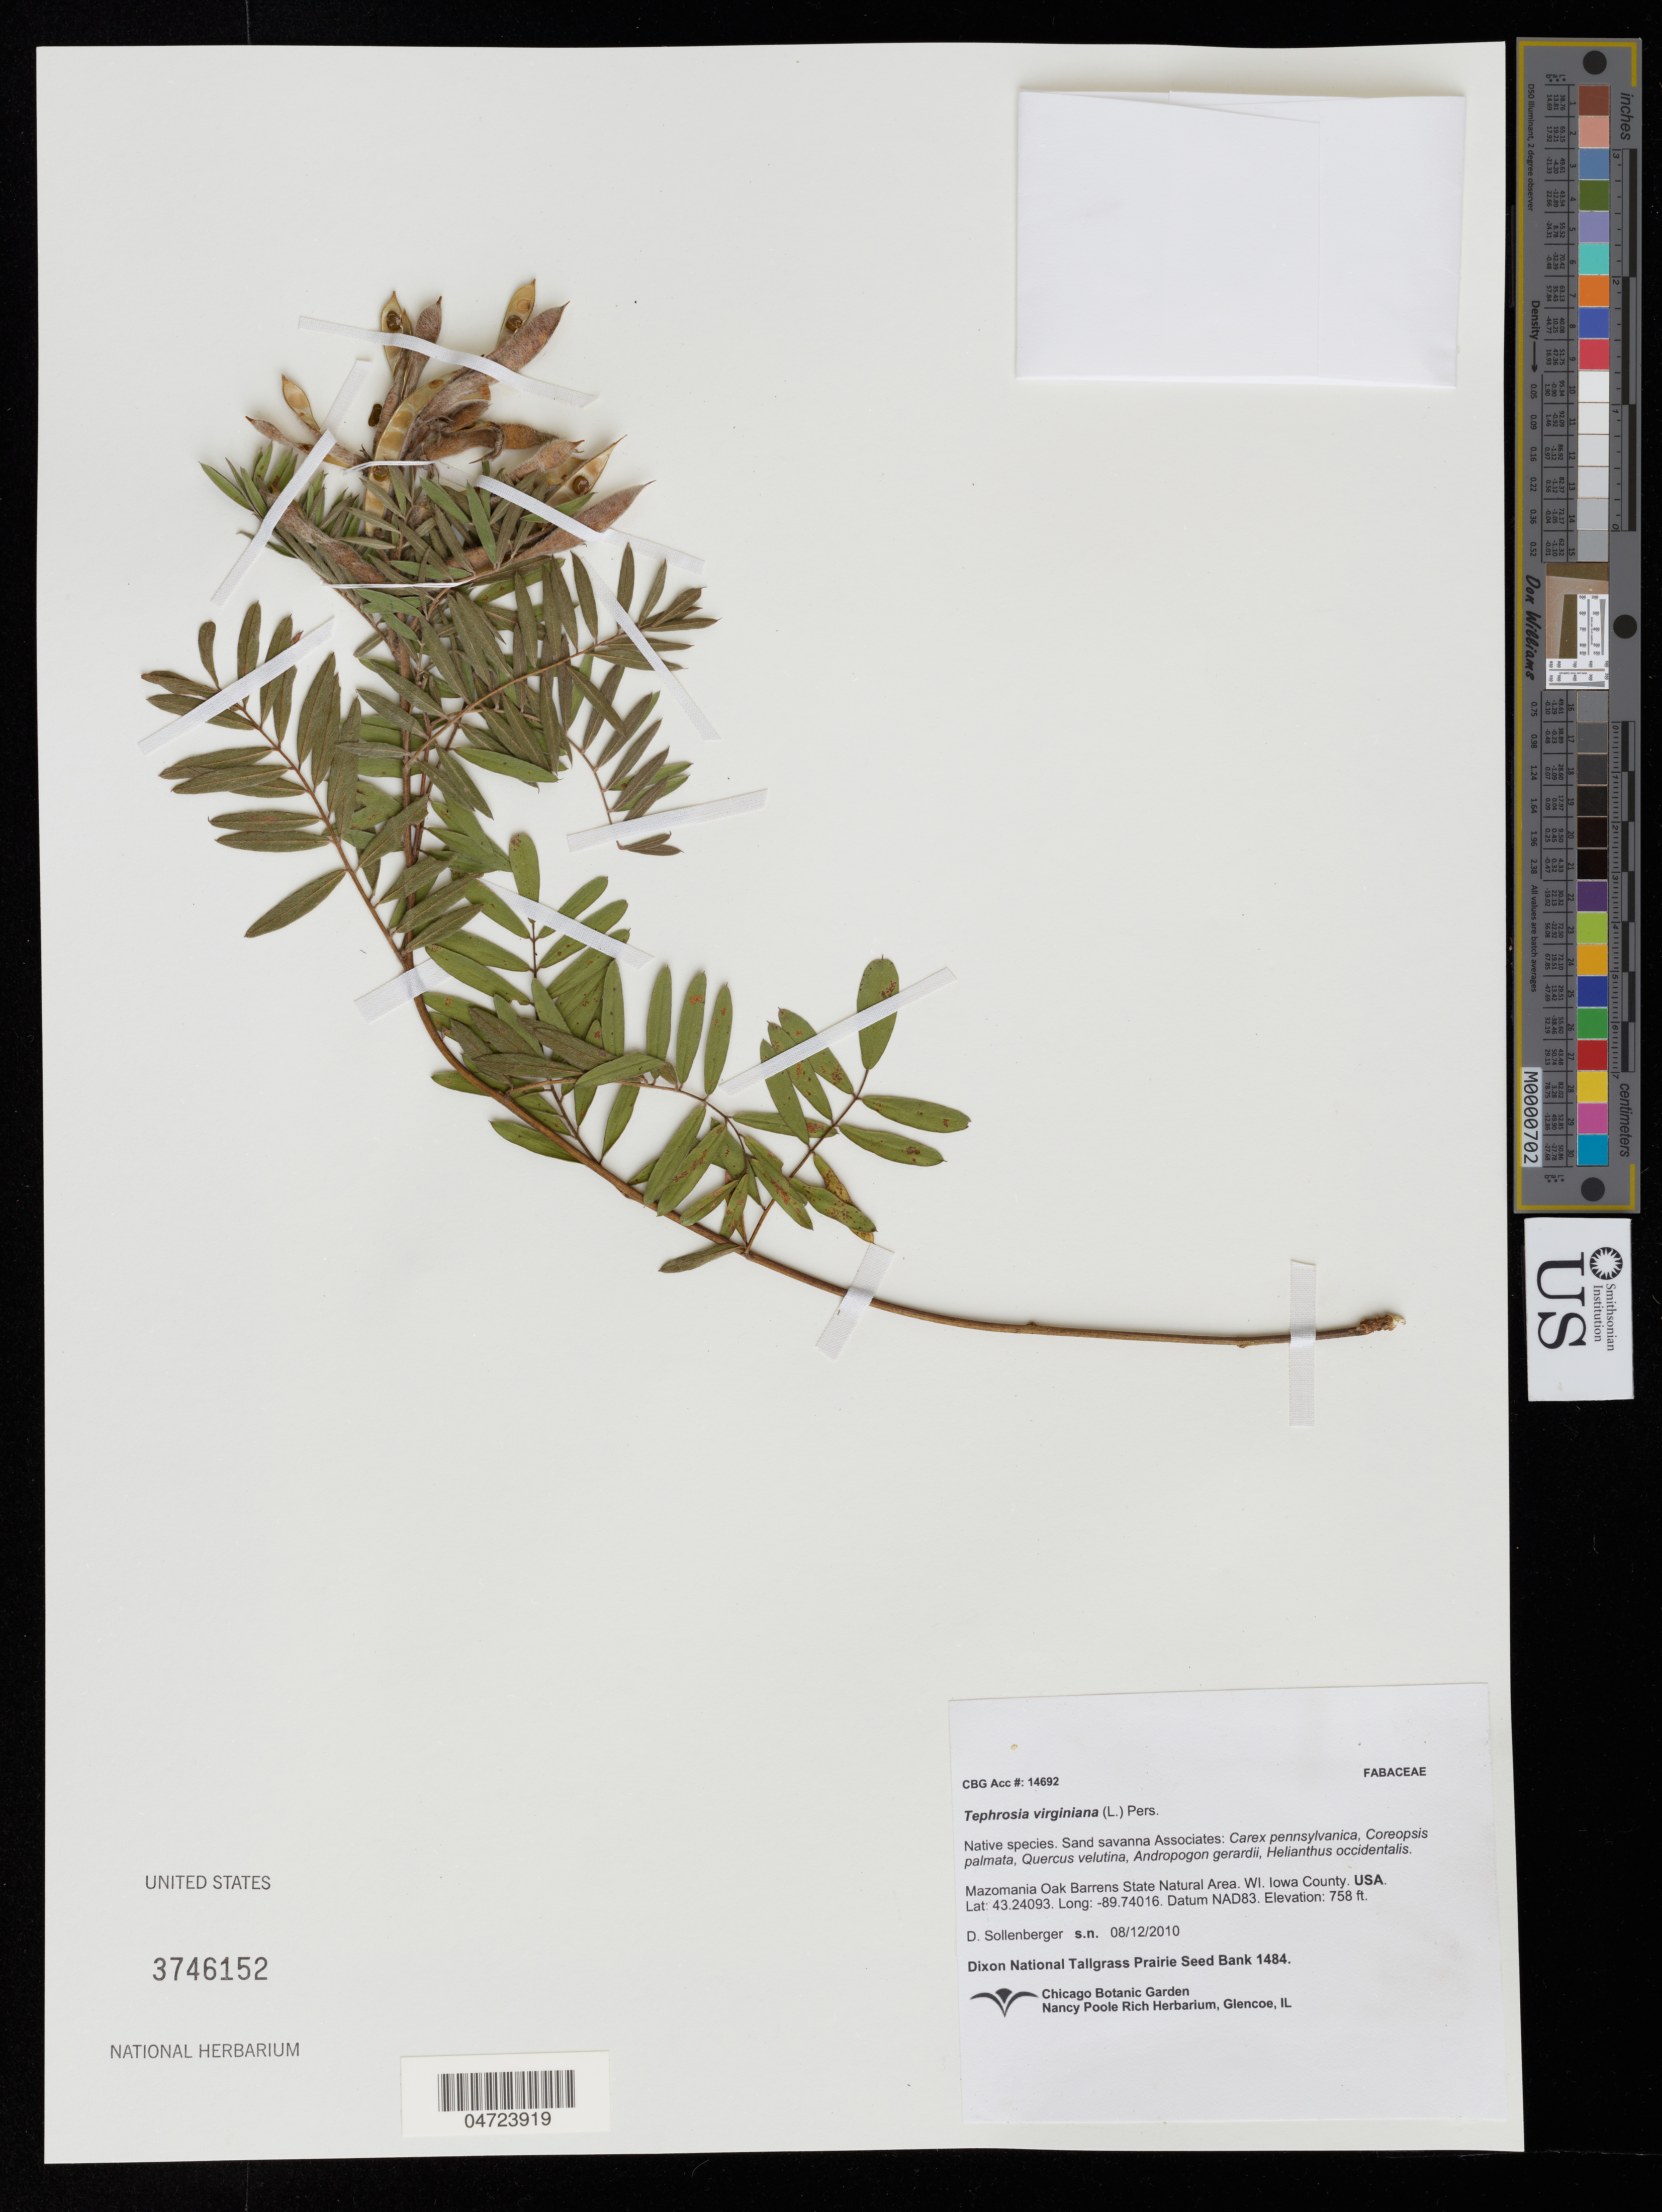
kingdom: Plantae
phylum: Tracheophyta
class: Magnoliopsida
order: Fabales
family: Fabaceae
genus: Tephrosia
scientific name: Tephrosia virginiana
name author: (L.) Pers.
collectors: D. Sollenberger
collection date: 2010-08-12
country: United States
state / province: Wisconsin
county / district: Iowa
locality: Mazomania Oak Barrens State Natural Area. Iowa County.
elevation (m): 231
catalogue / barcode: US 3746152